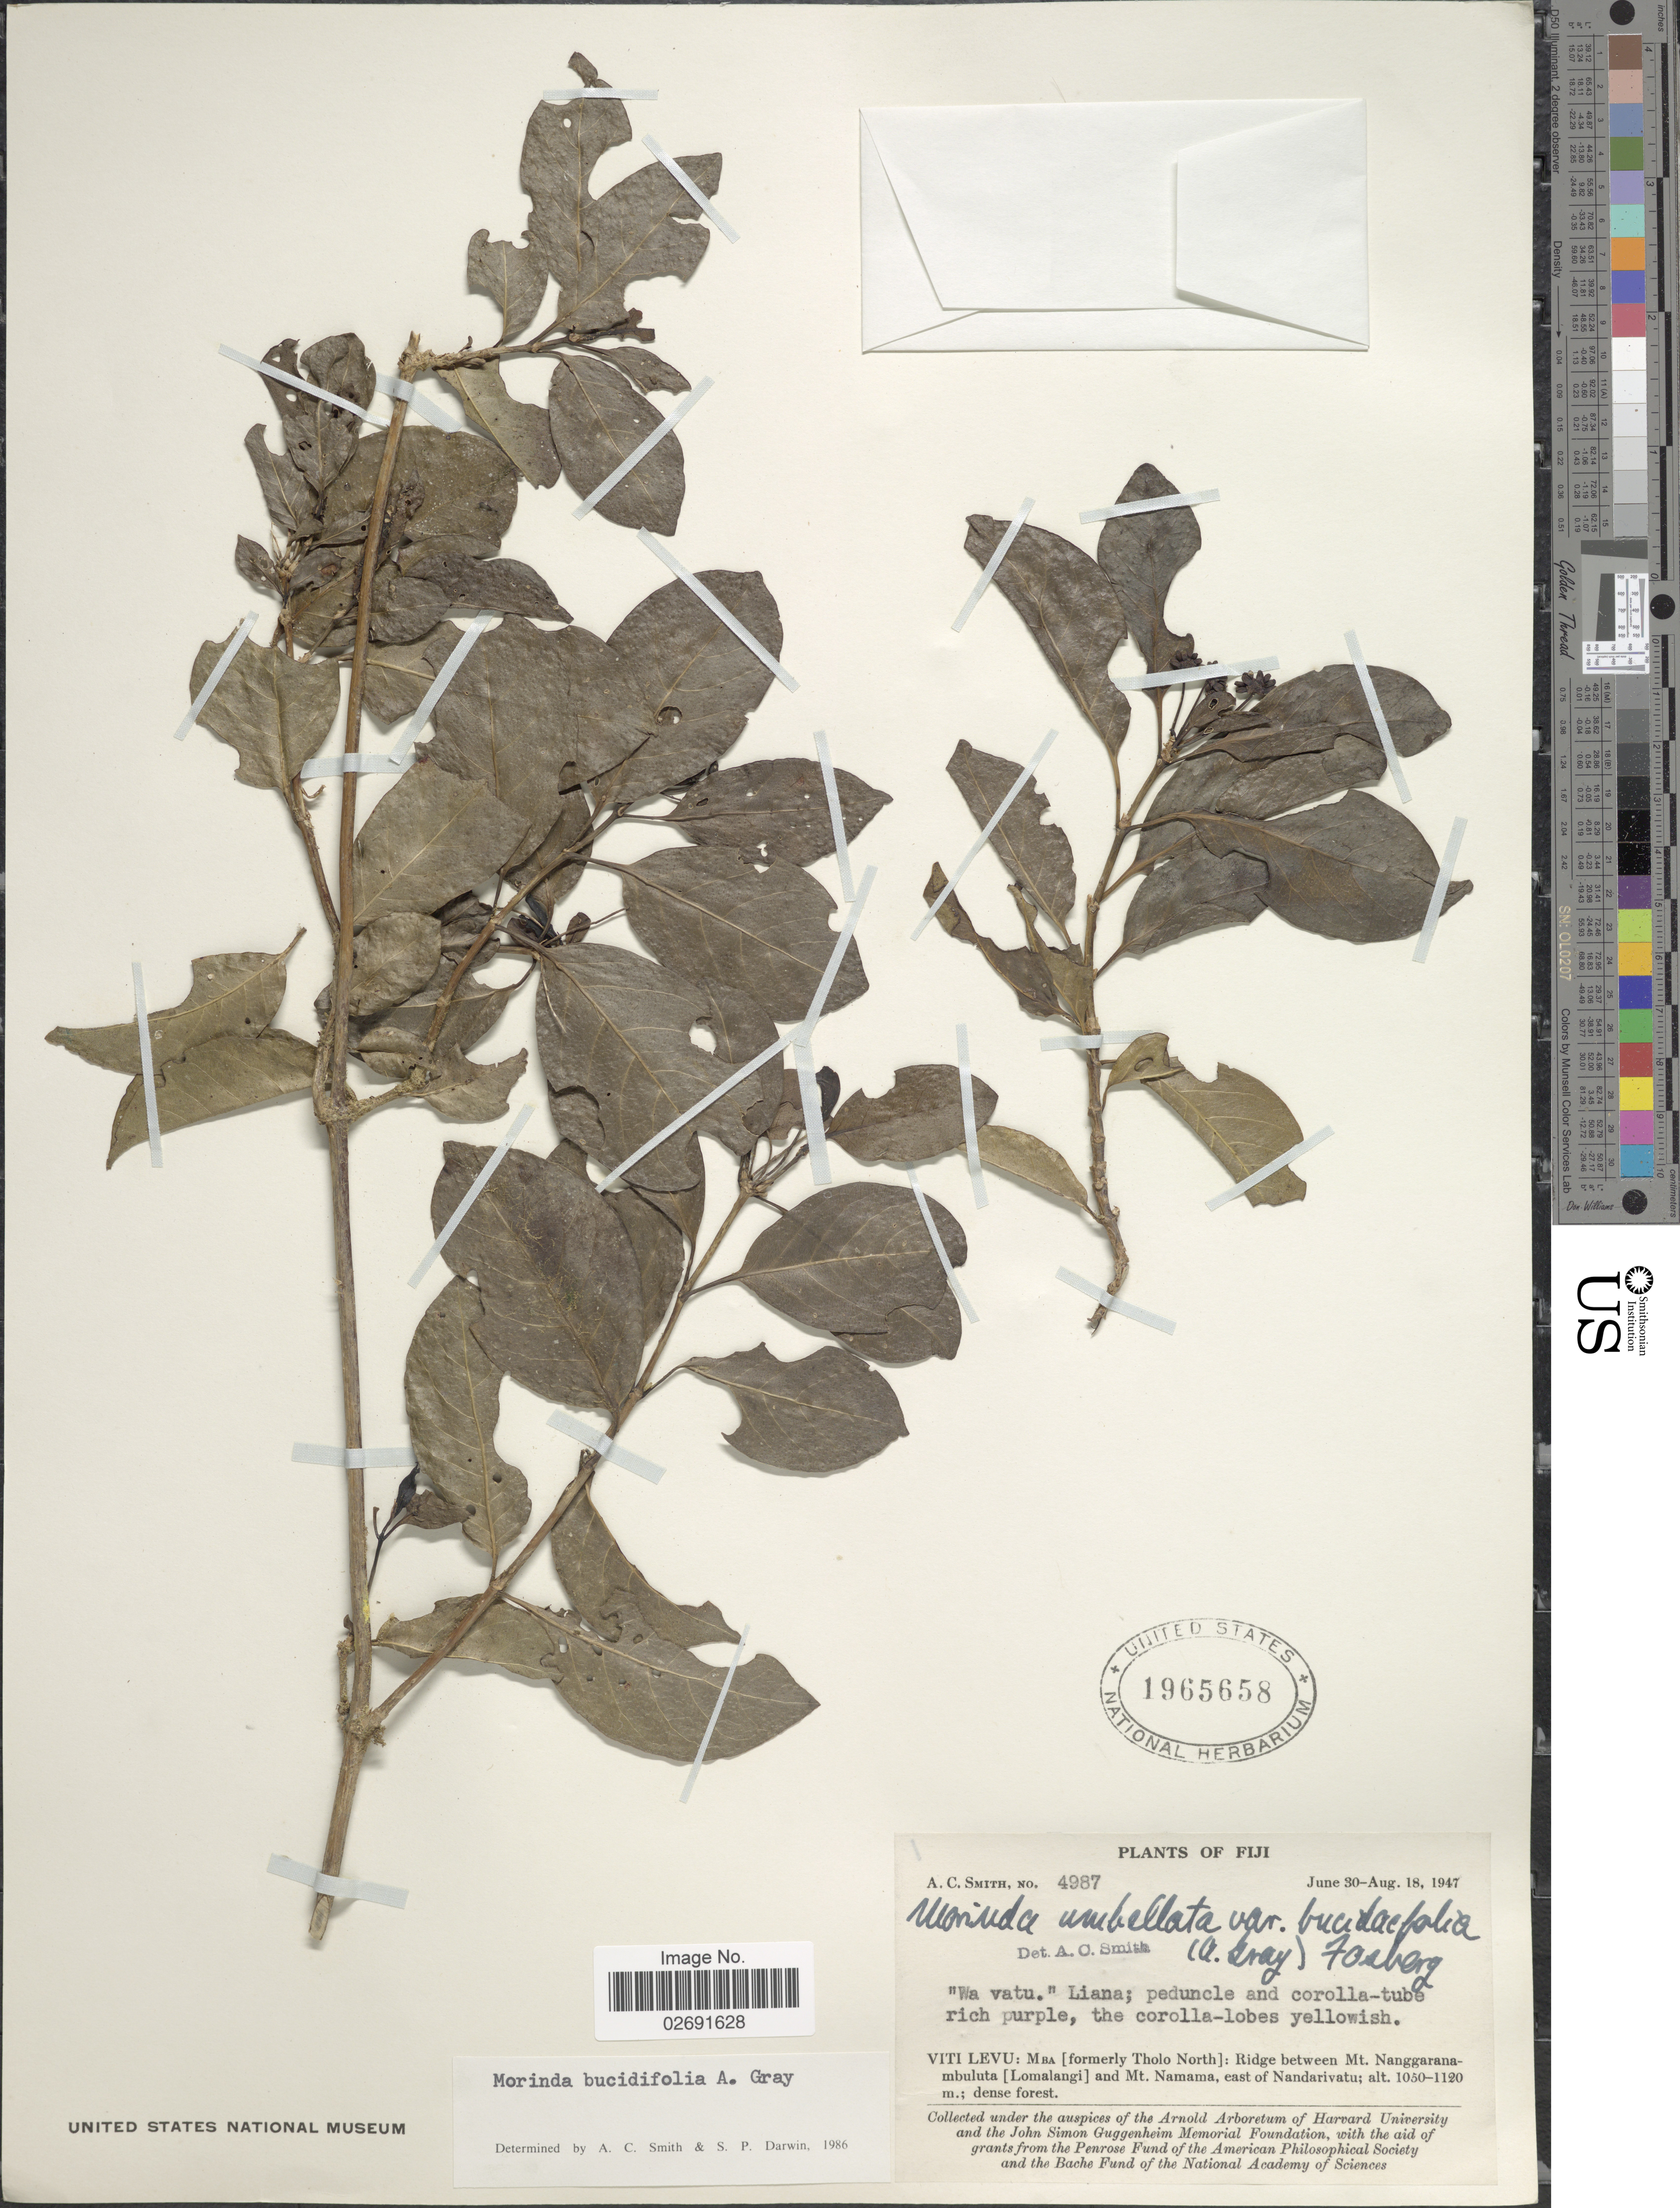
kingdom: Plantae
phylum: Tracheophyta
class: Magnoliopsida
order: Gentianales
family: Rubiaceae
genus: Gynochthodes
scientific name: Gynochthodes bucidifolia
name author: (A. Gray) Razafim. & B. Bremer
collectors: A. C. Smith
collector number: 4987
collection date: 1947-06-30/1947-08-18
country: Fiji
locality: Wa vatu.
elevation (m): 1050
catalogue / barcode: US 1965658